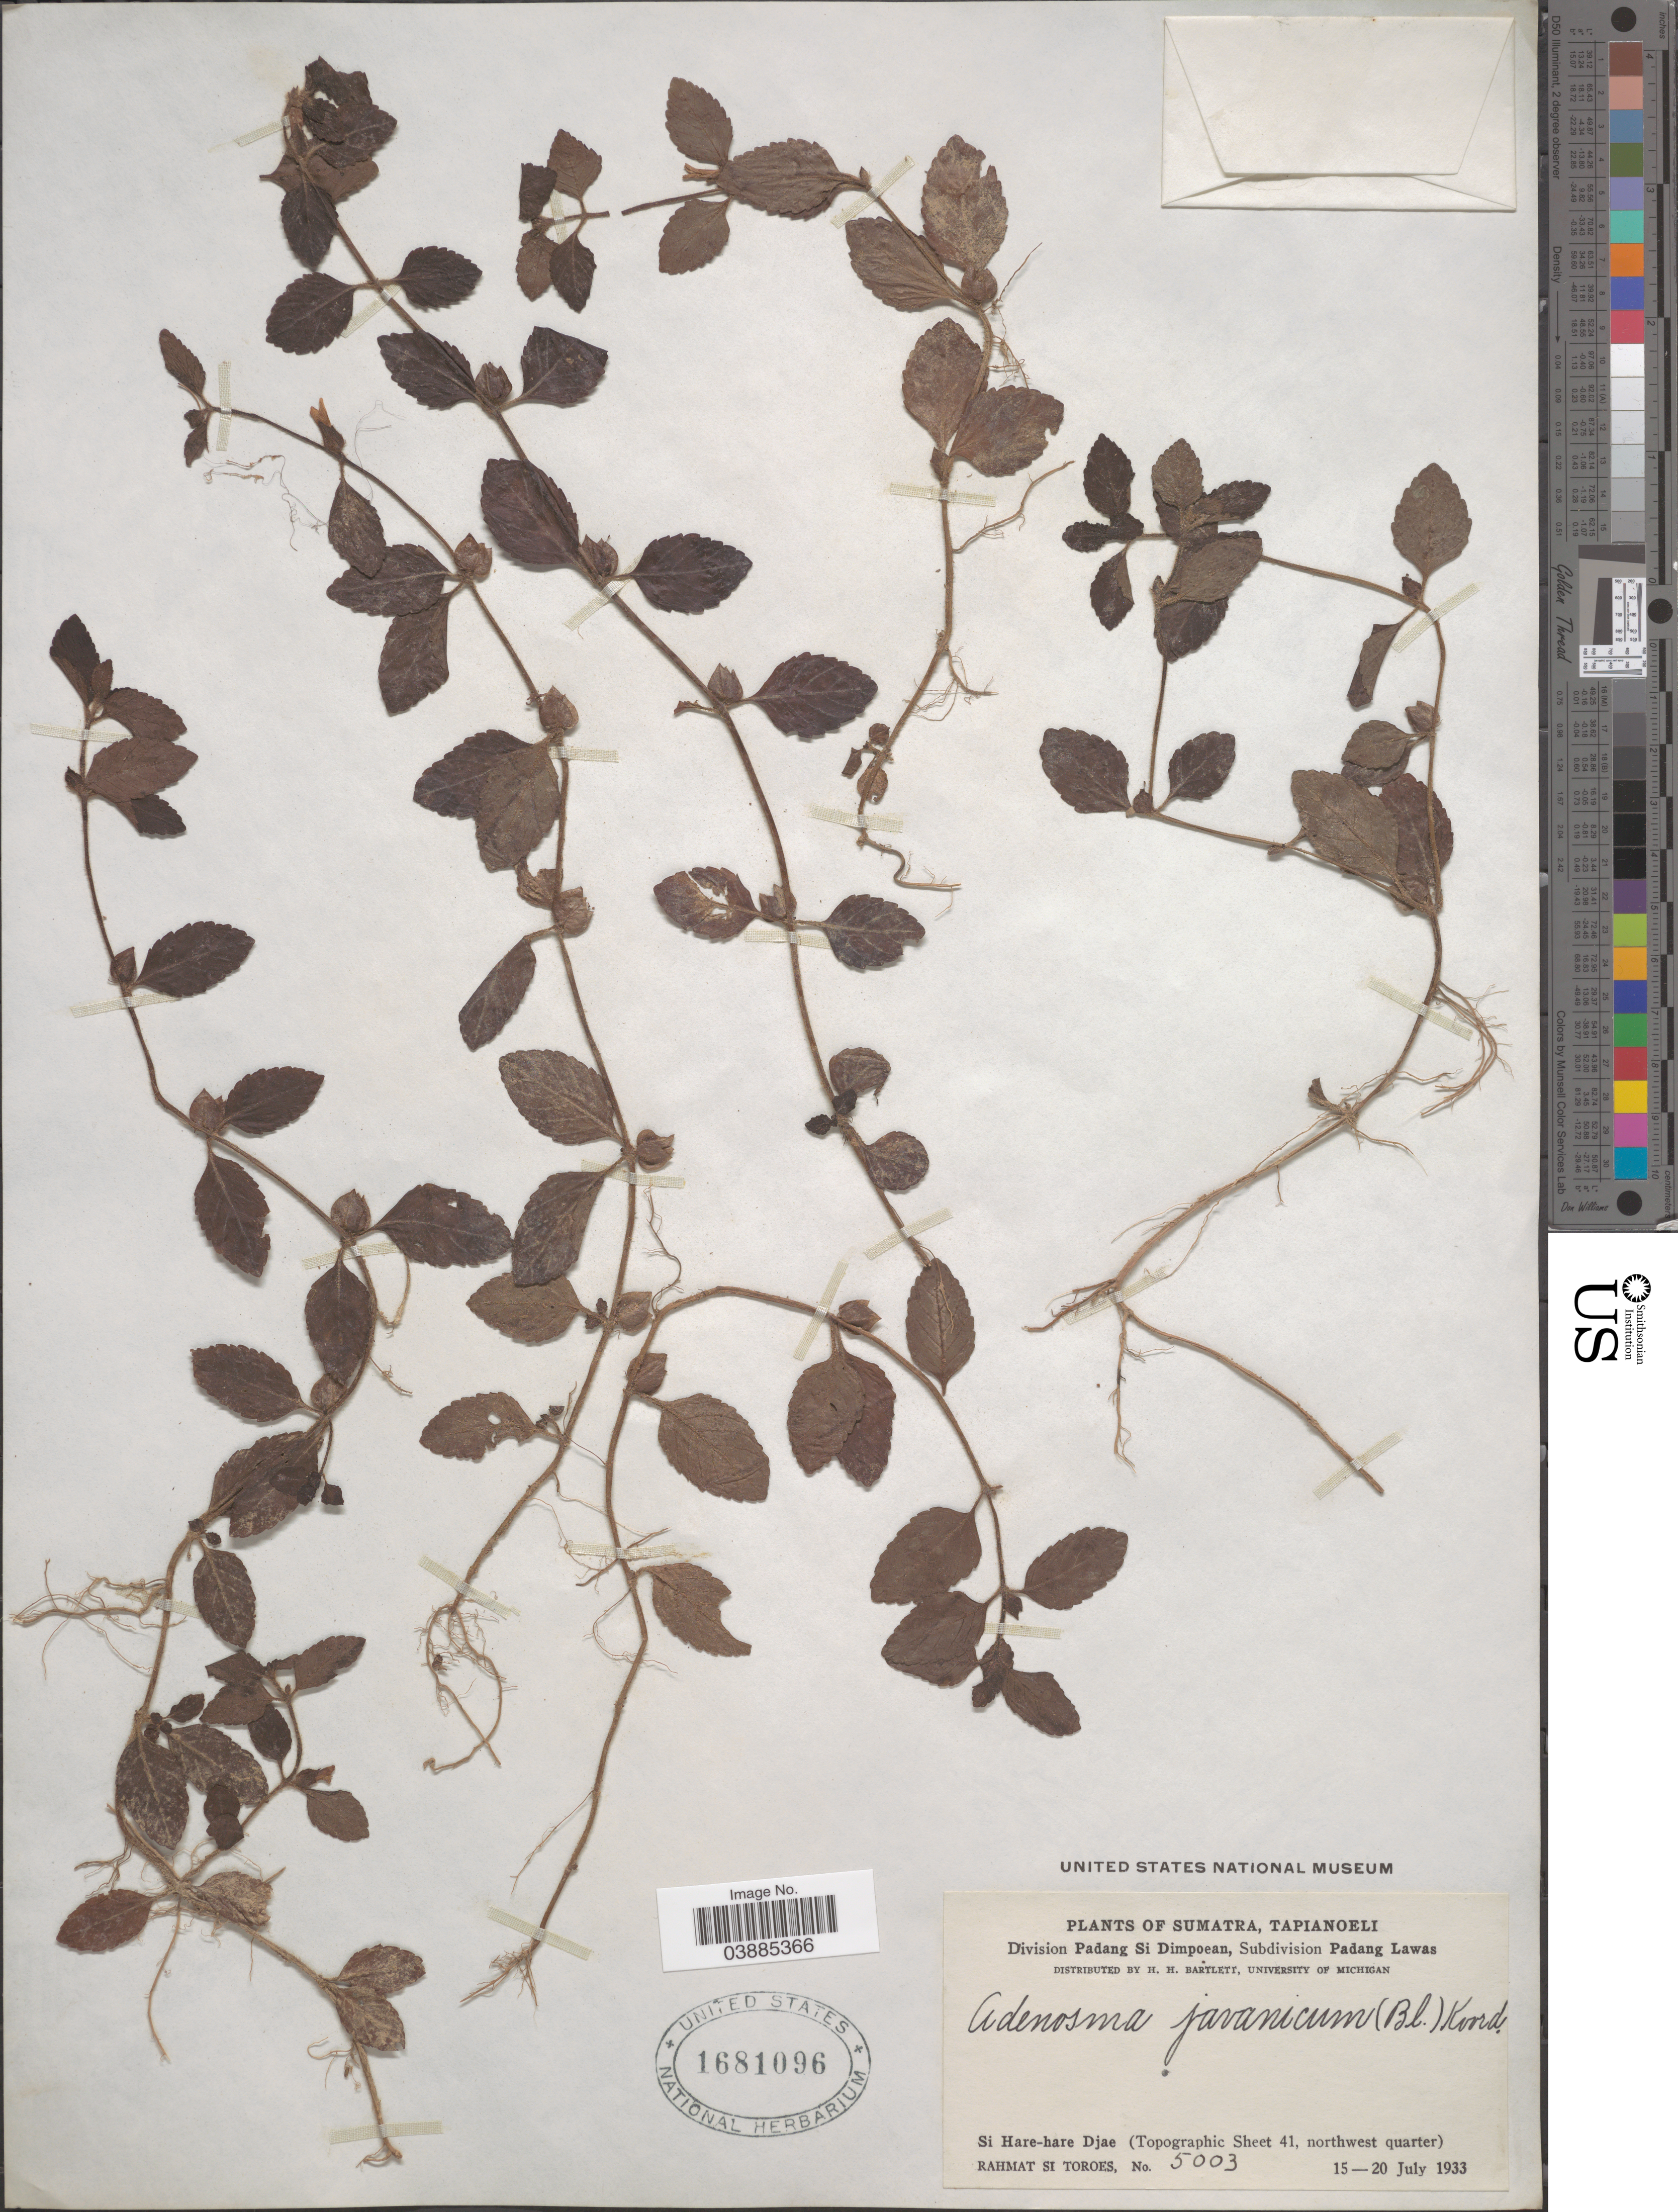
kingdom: Plantae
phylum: Tracheophyta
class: Magnoliopsida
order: Lamiales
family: Plantaginaceae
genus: Adenosma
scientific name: Adenosma javanicum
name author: (Blume) Koord.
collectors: Rahmat Si Boeea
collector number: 5003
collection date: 1933-07-15/1933-07-20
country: Indonesia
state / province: Sumatra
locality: Tapianoeli. Division Padang Si Dimpoean, Subdivision Padang Lawas. Si Hare-hare Djae (Topographic Sheet 41, northwest quarter).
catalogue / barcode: US 1681096